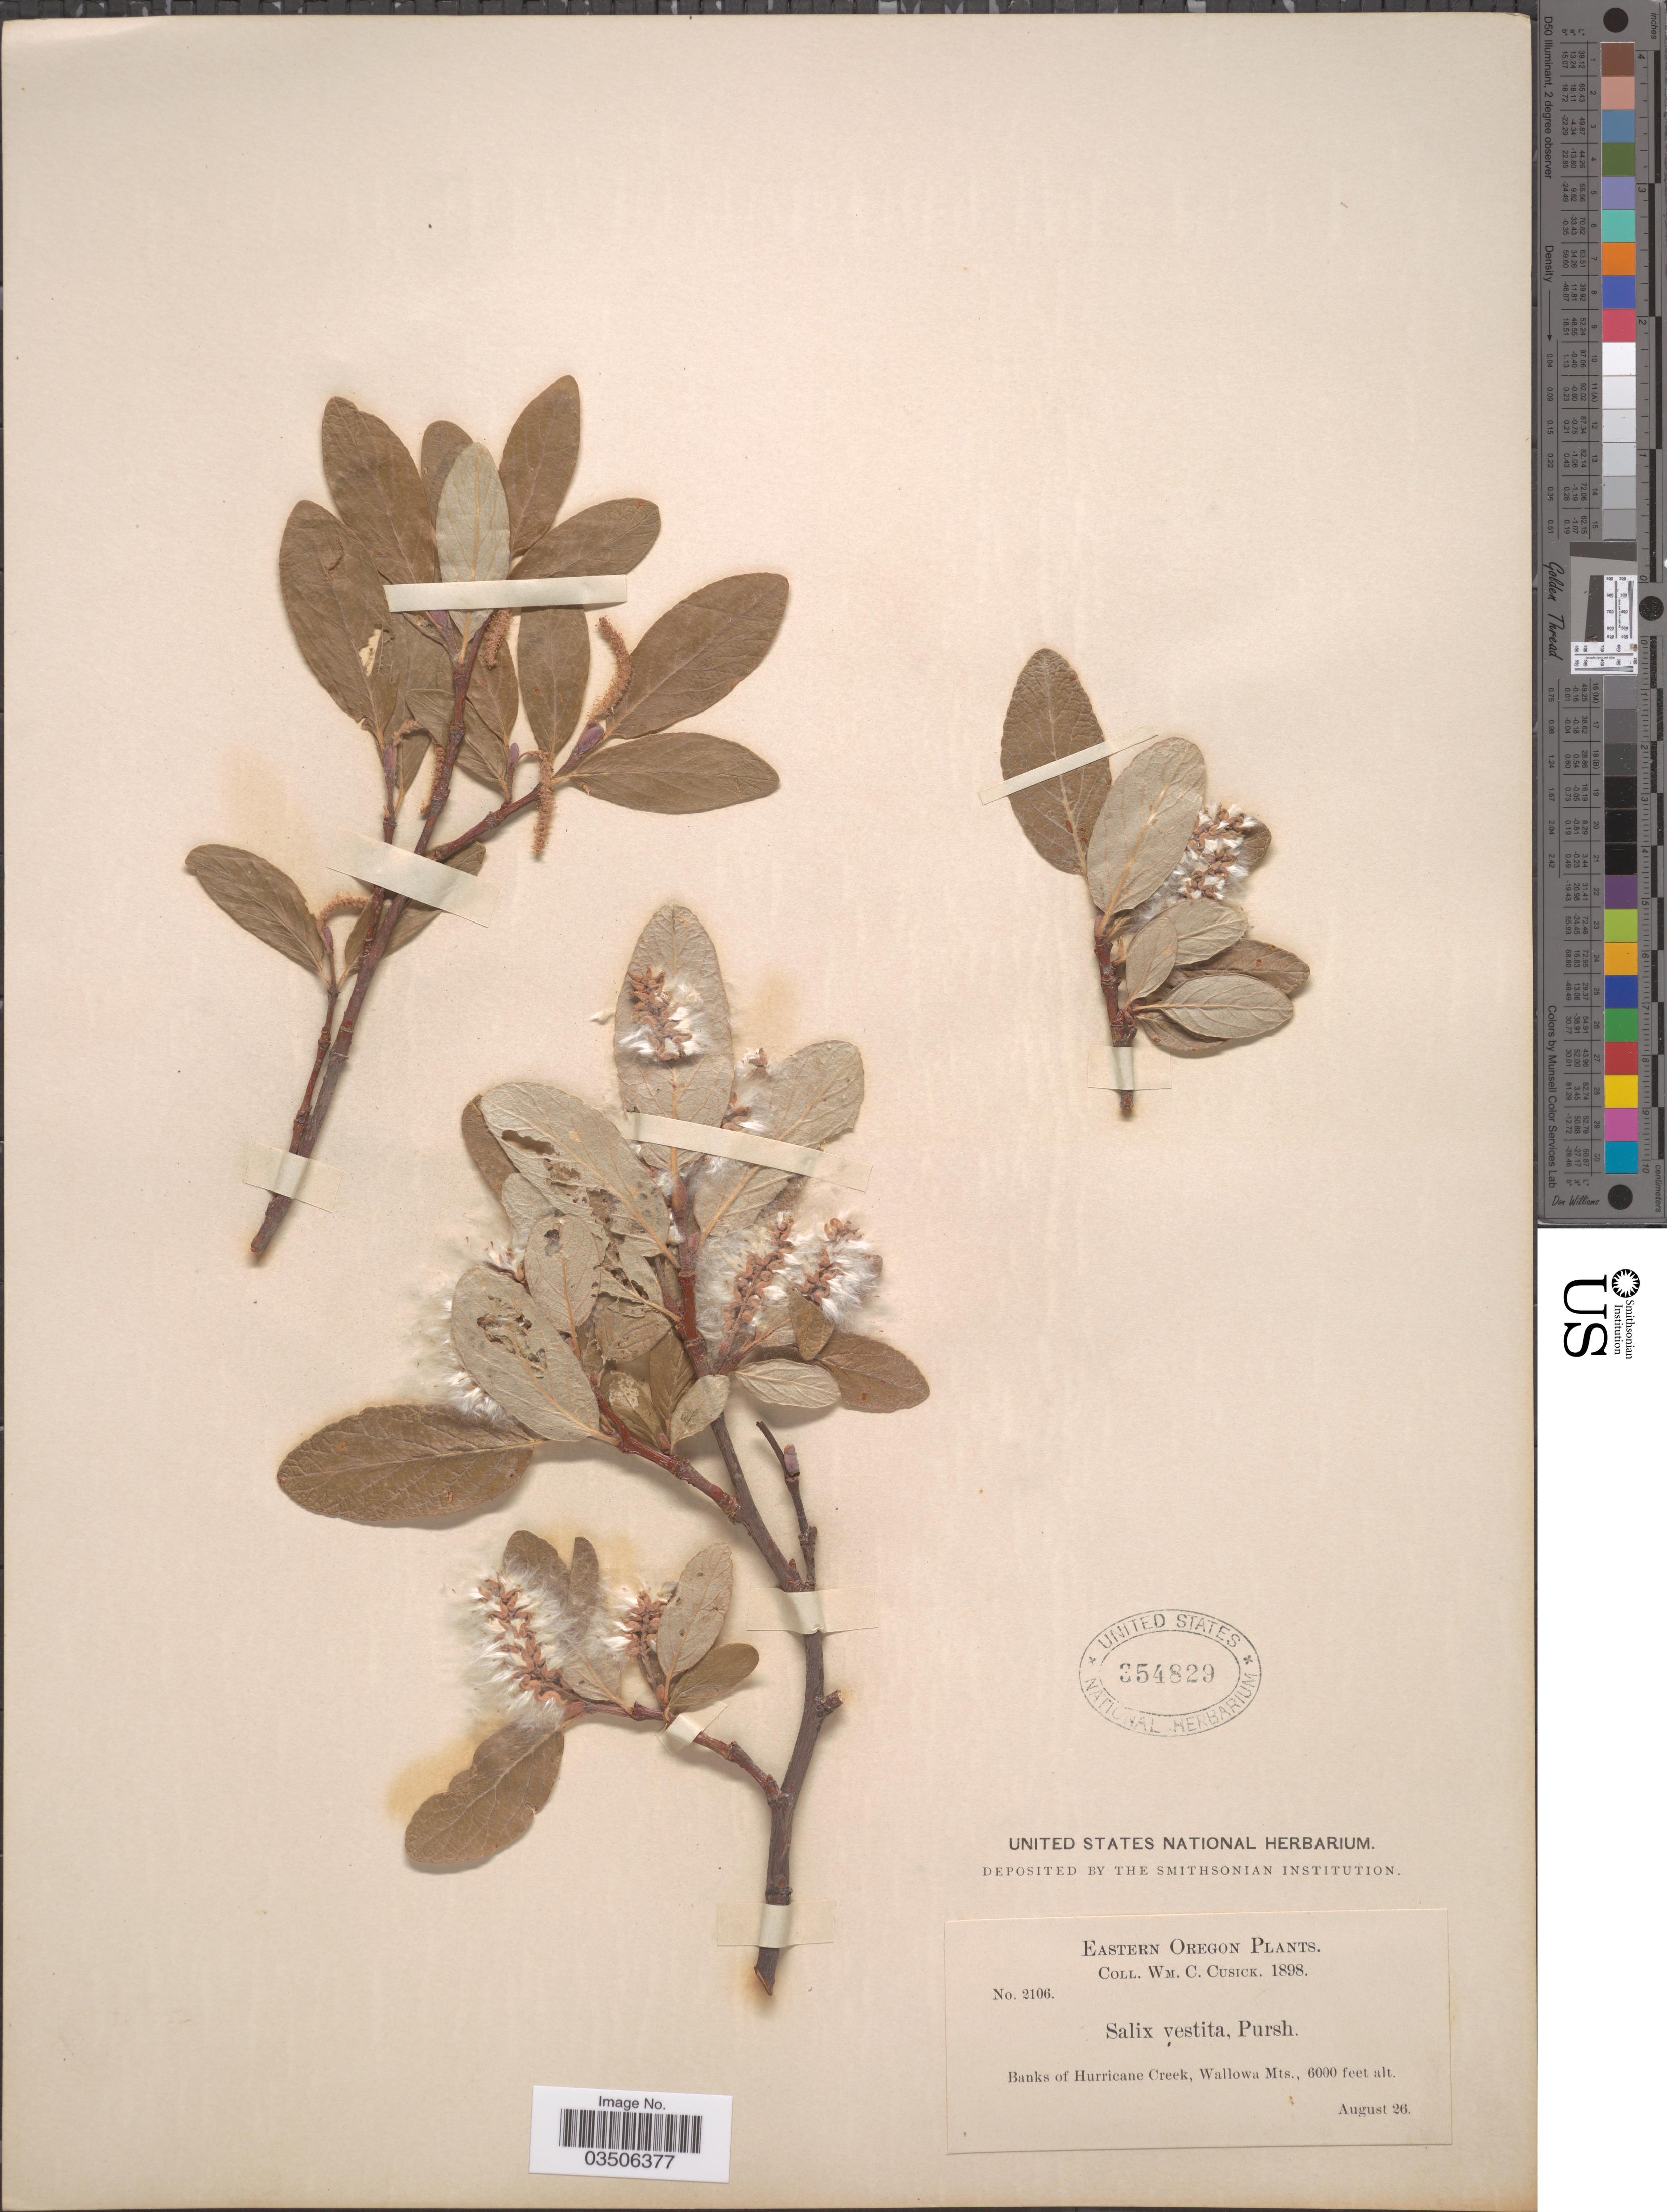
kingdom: Plantae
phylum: Tracheophyta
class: Magnoliopsida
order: Malpighiales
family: Salicaceae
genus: Salix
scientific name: Salix vestita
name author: Pursh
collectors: W. C. Cusick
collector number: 2106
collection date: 1898-08-26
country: United States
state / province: Oregon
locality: Eastern Oregon. Banks of Hurricane Creek, Wallowa Mts.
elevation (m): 1829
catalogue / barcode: US 354829